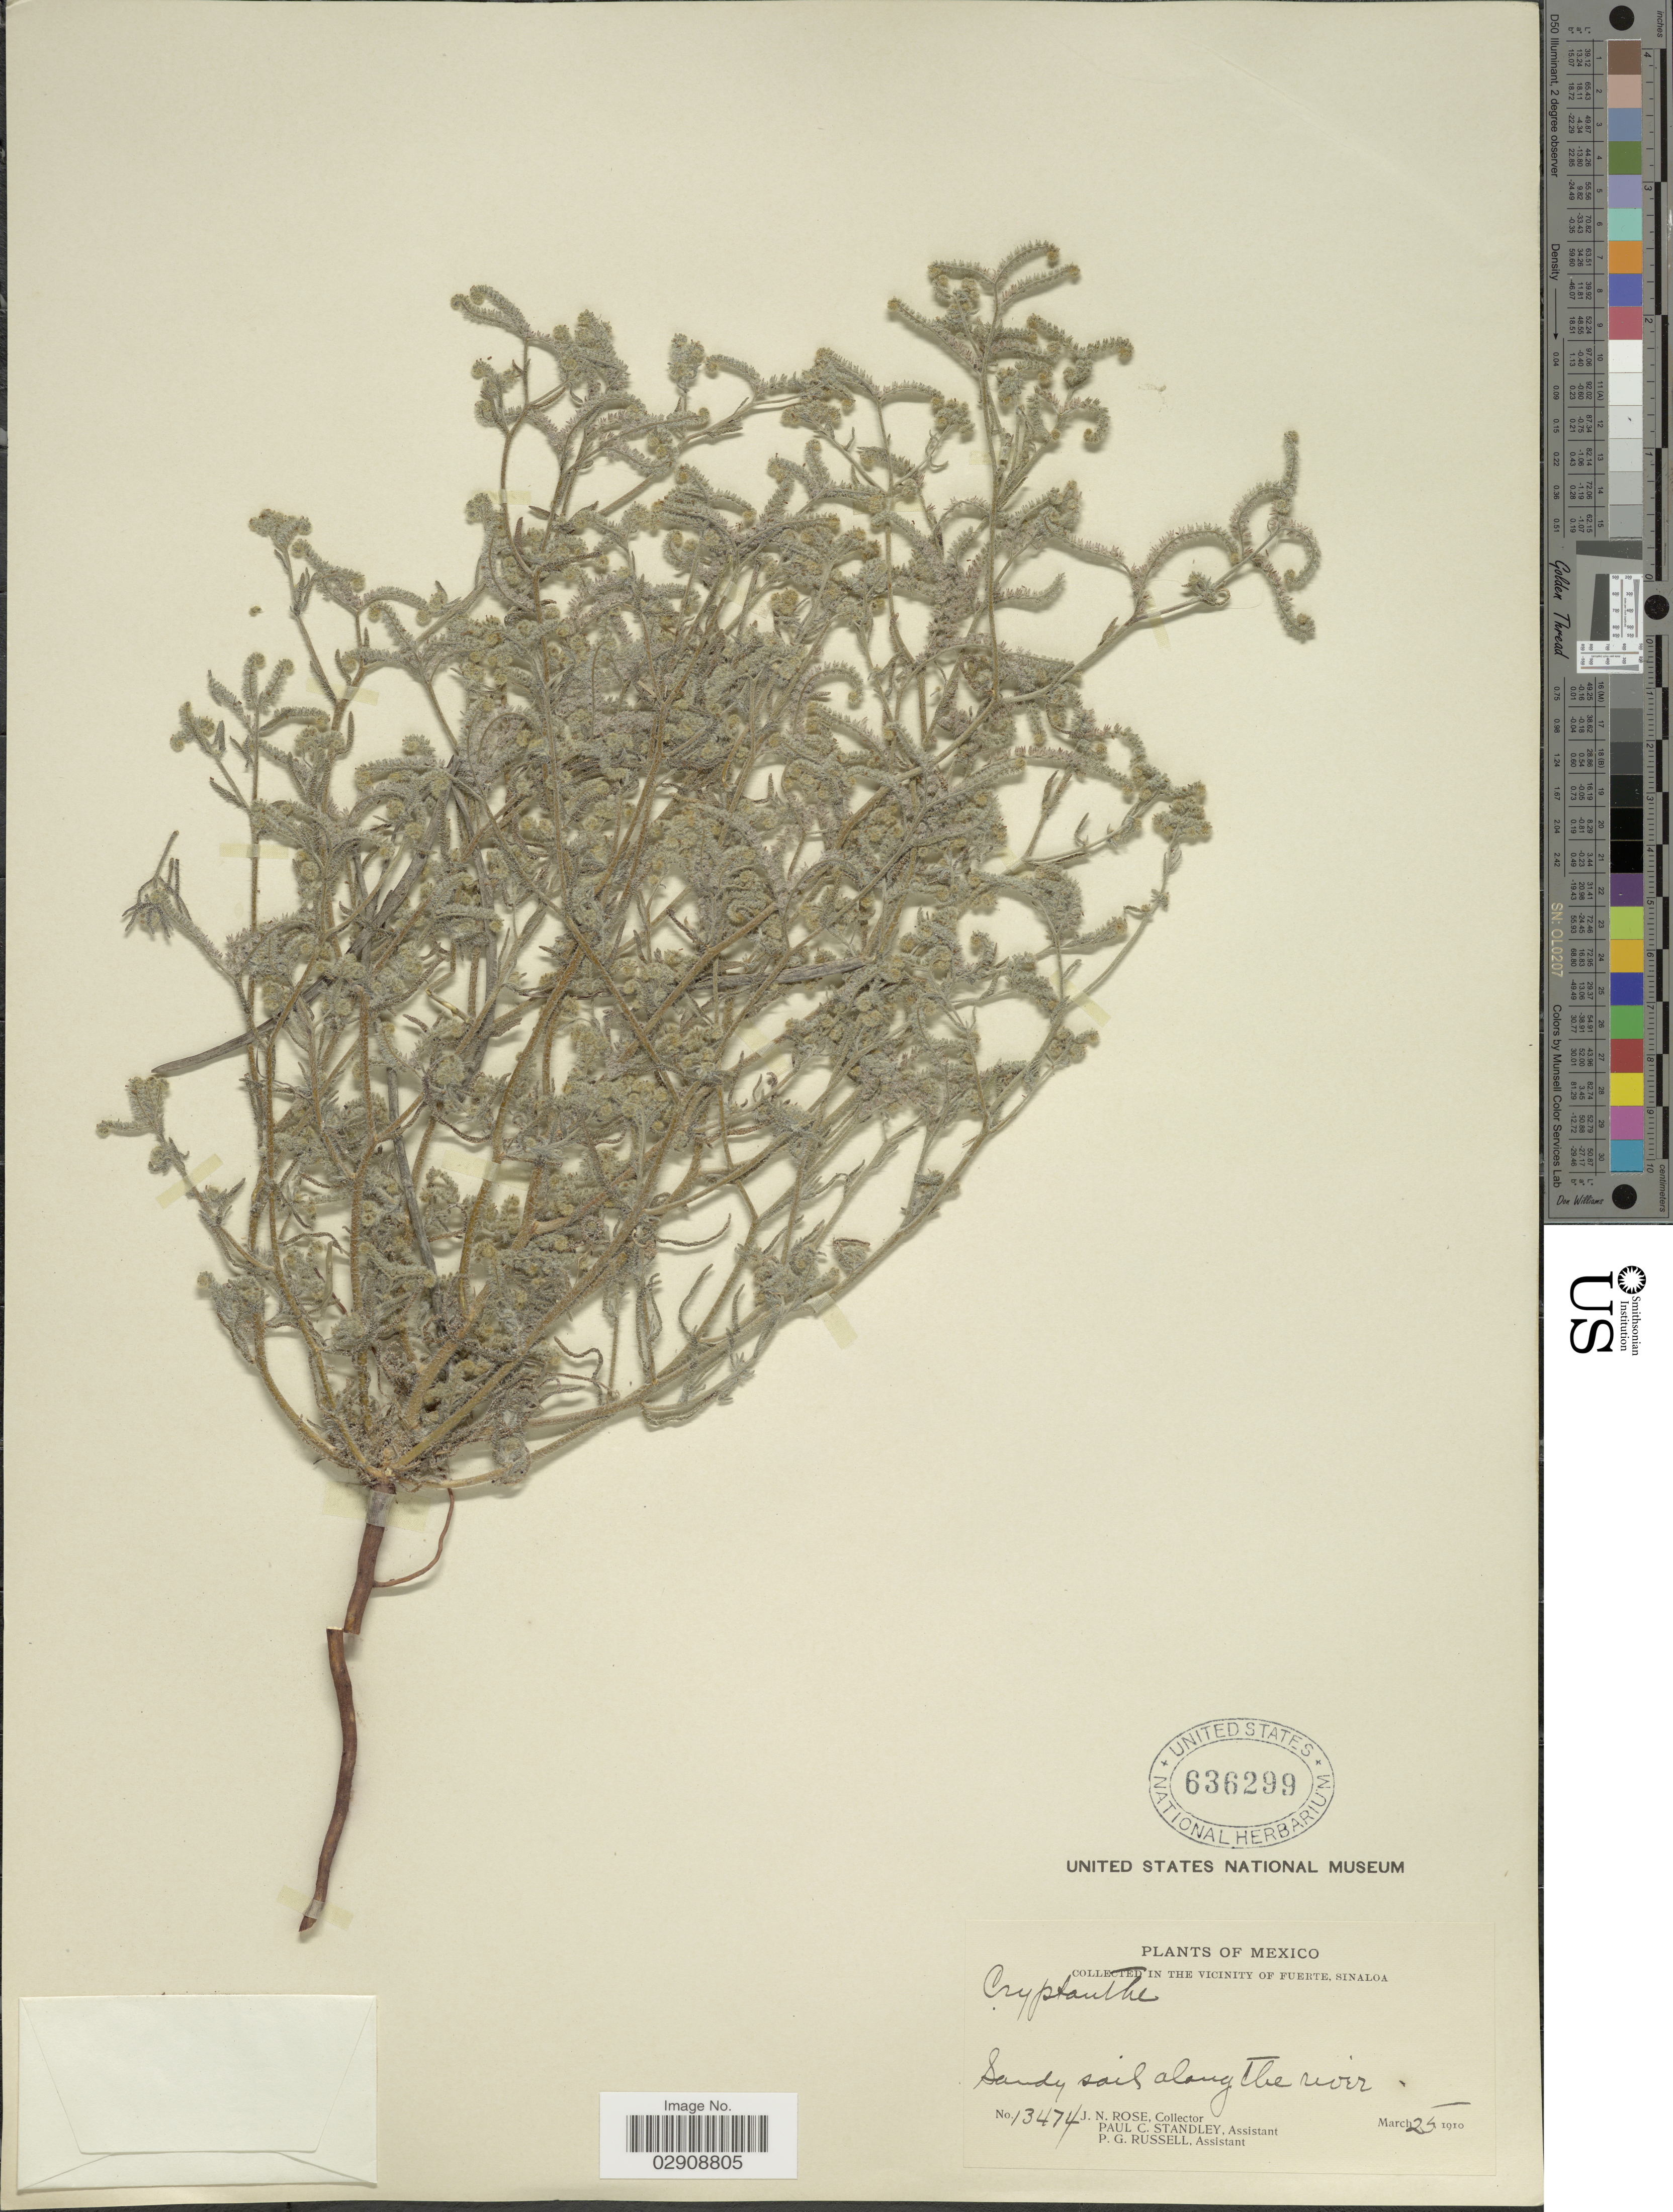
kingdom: Plantae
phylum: Tracheophyta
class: Magnoliopsida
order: Boraginales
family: Boraginaceae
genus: Cryptantha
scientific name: Cryptantha sp.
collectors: J. N. Rose, P. C. Standley & P. G. Russell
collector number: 13474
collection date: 1910-03-25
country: Mexico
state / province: Sinaloa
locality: In the vicinity of Fuerte.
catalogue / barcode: US 636299